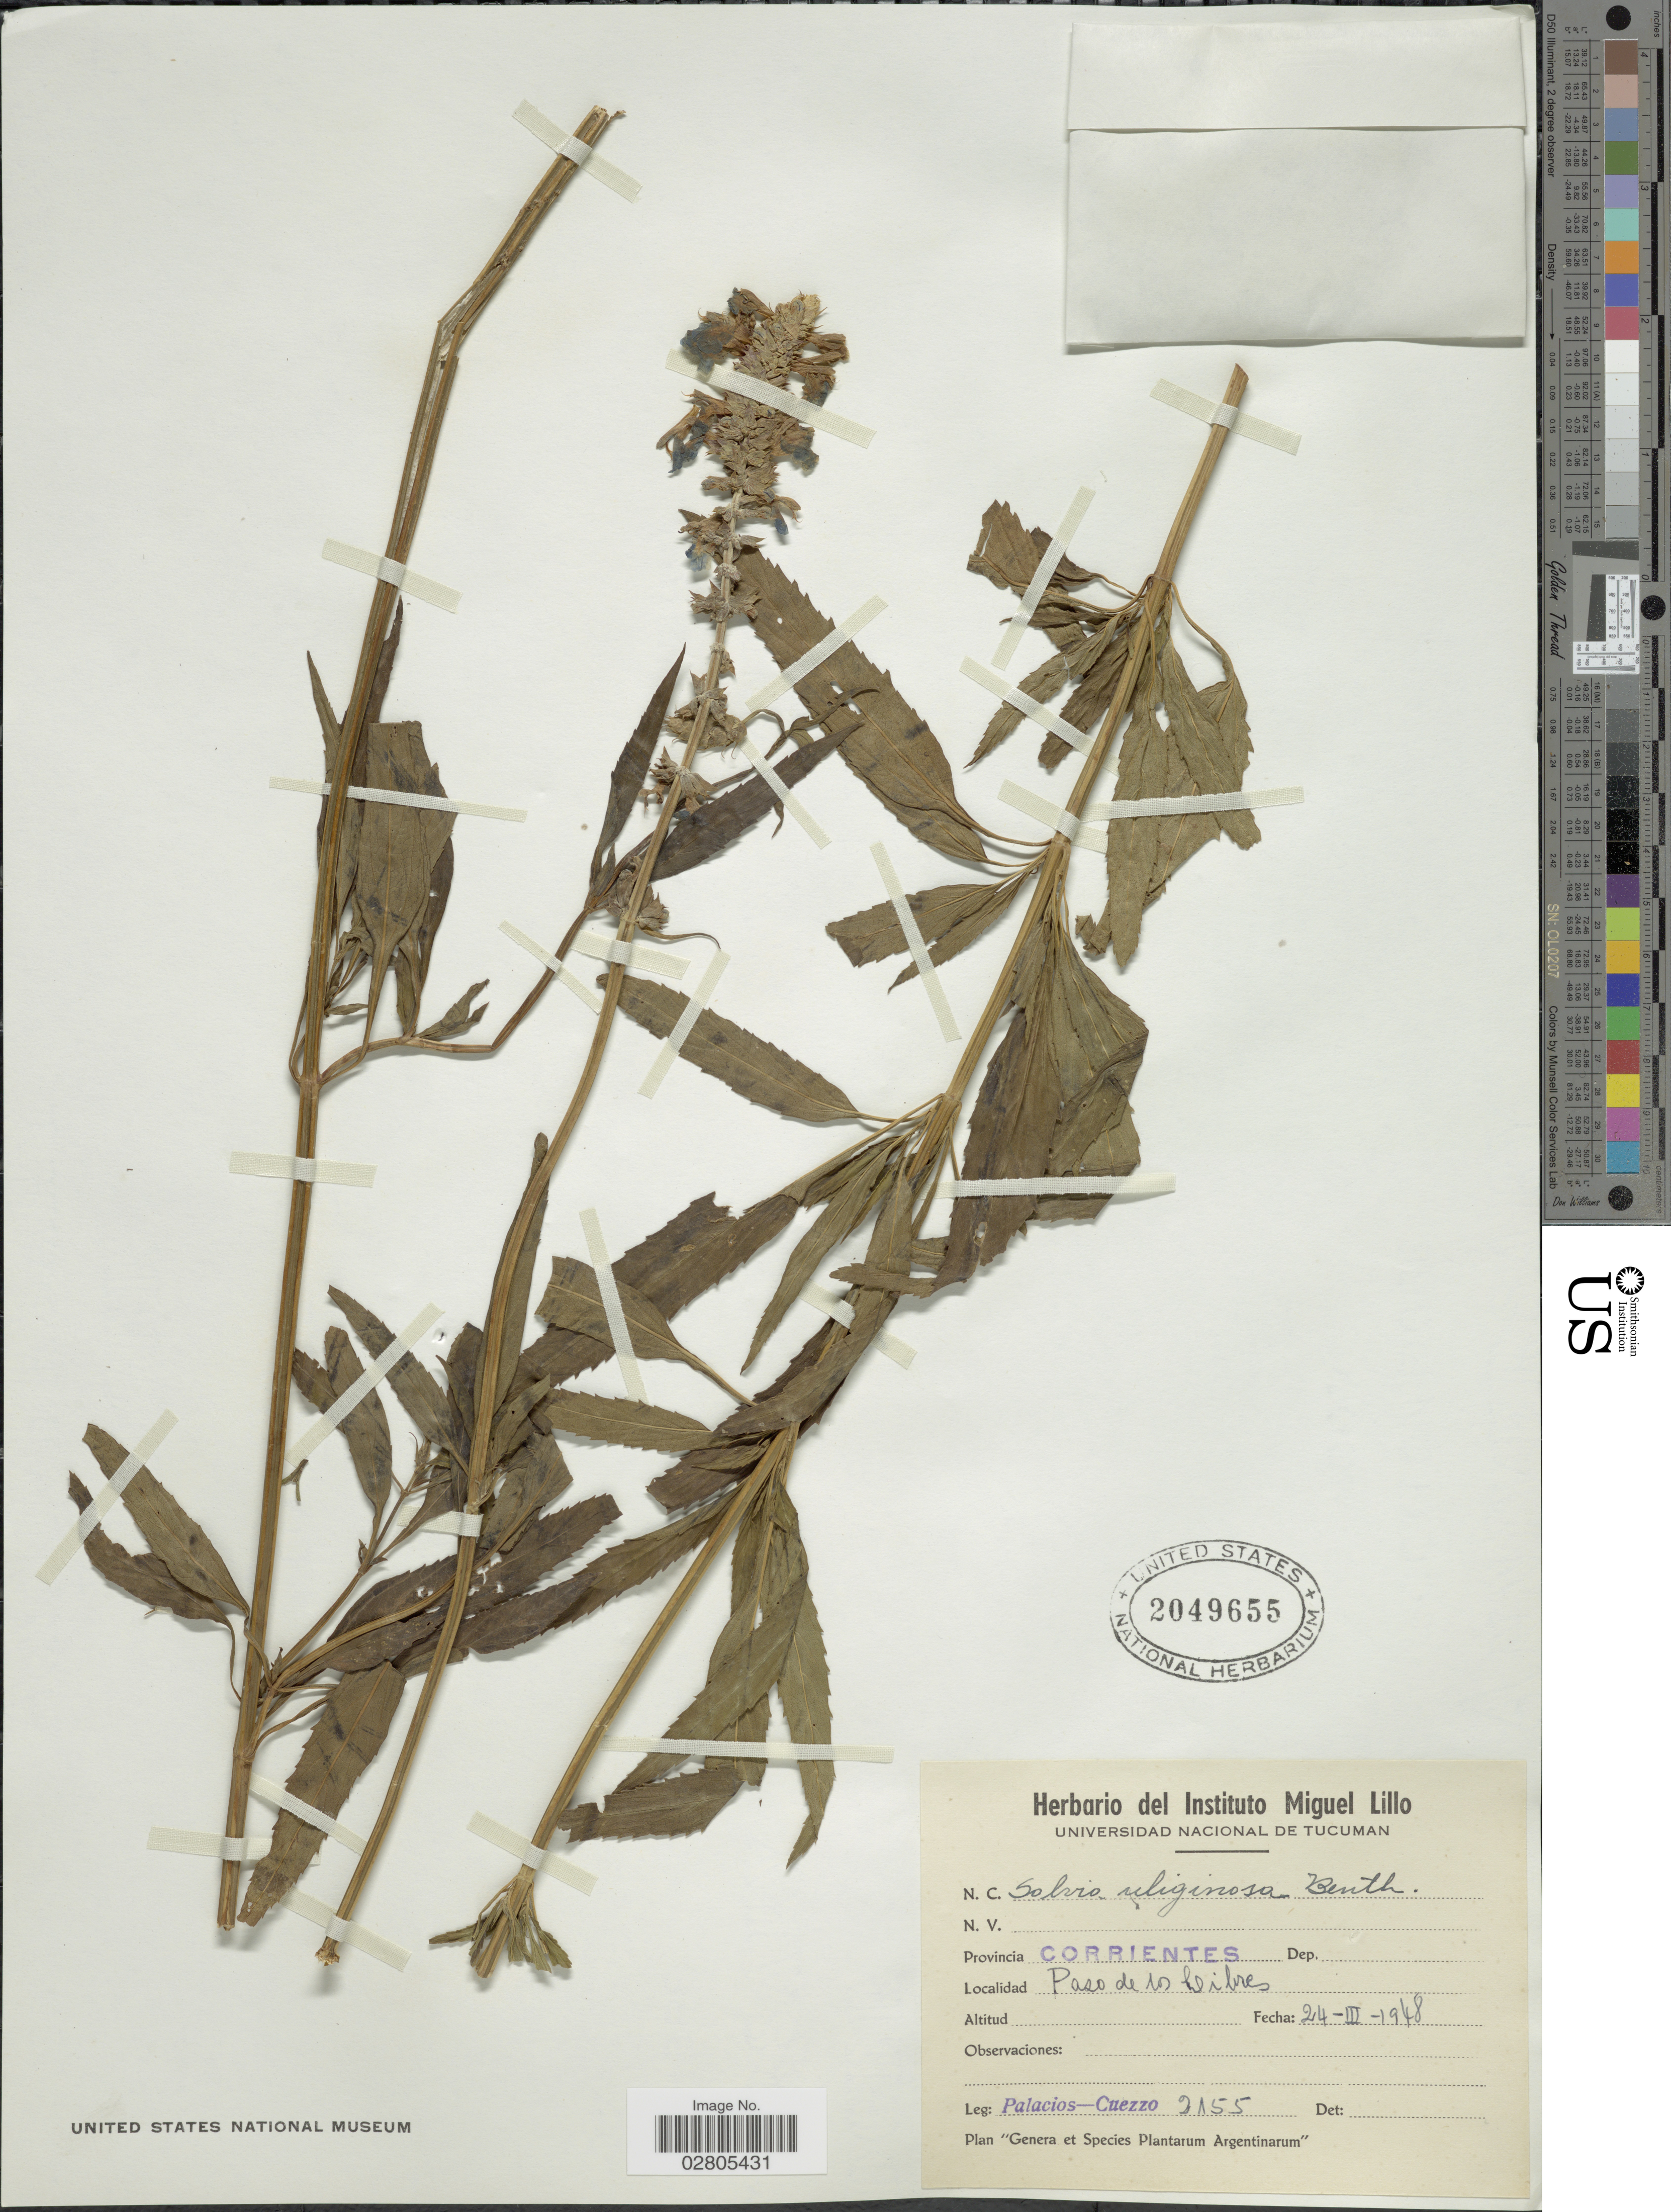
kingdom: Plantae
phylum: Tracheophyta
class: Magnoliopsida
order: Lamiales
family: Lamiaceae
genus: Salvia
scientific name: Salvia uliginosa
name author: Benth.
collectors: Palacios-Cuezzo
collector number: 2155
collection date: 1948-03-24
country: Argentina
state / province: Corrientes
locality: Provincia Corrientes, Paso de los Libres.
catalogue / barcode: US 2049655